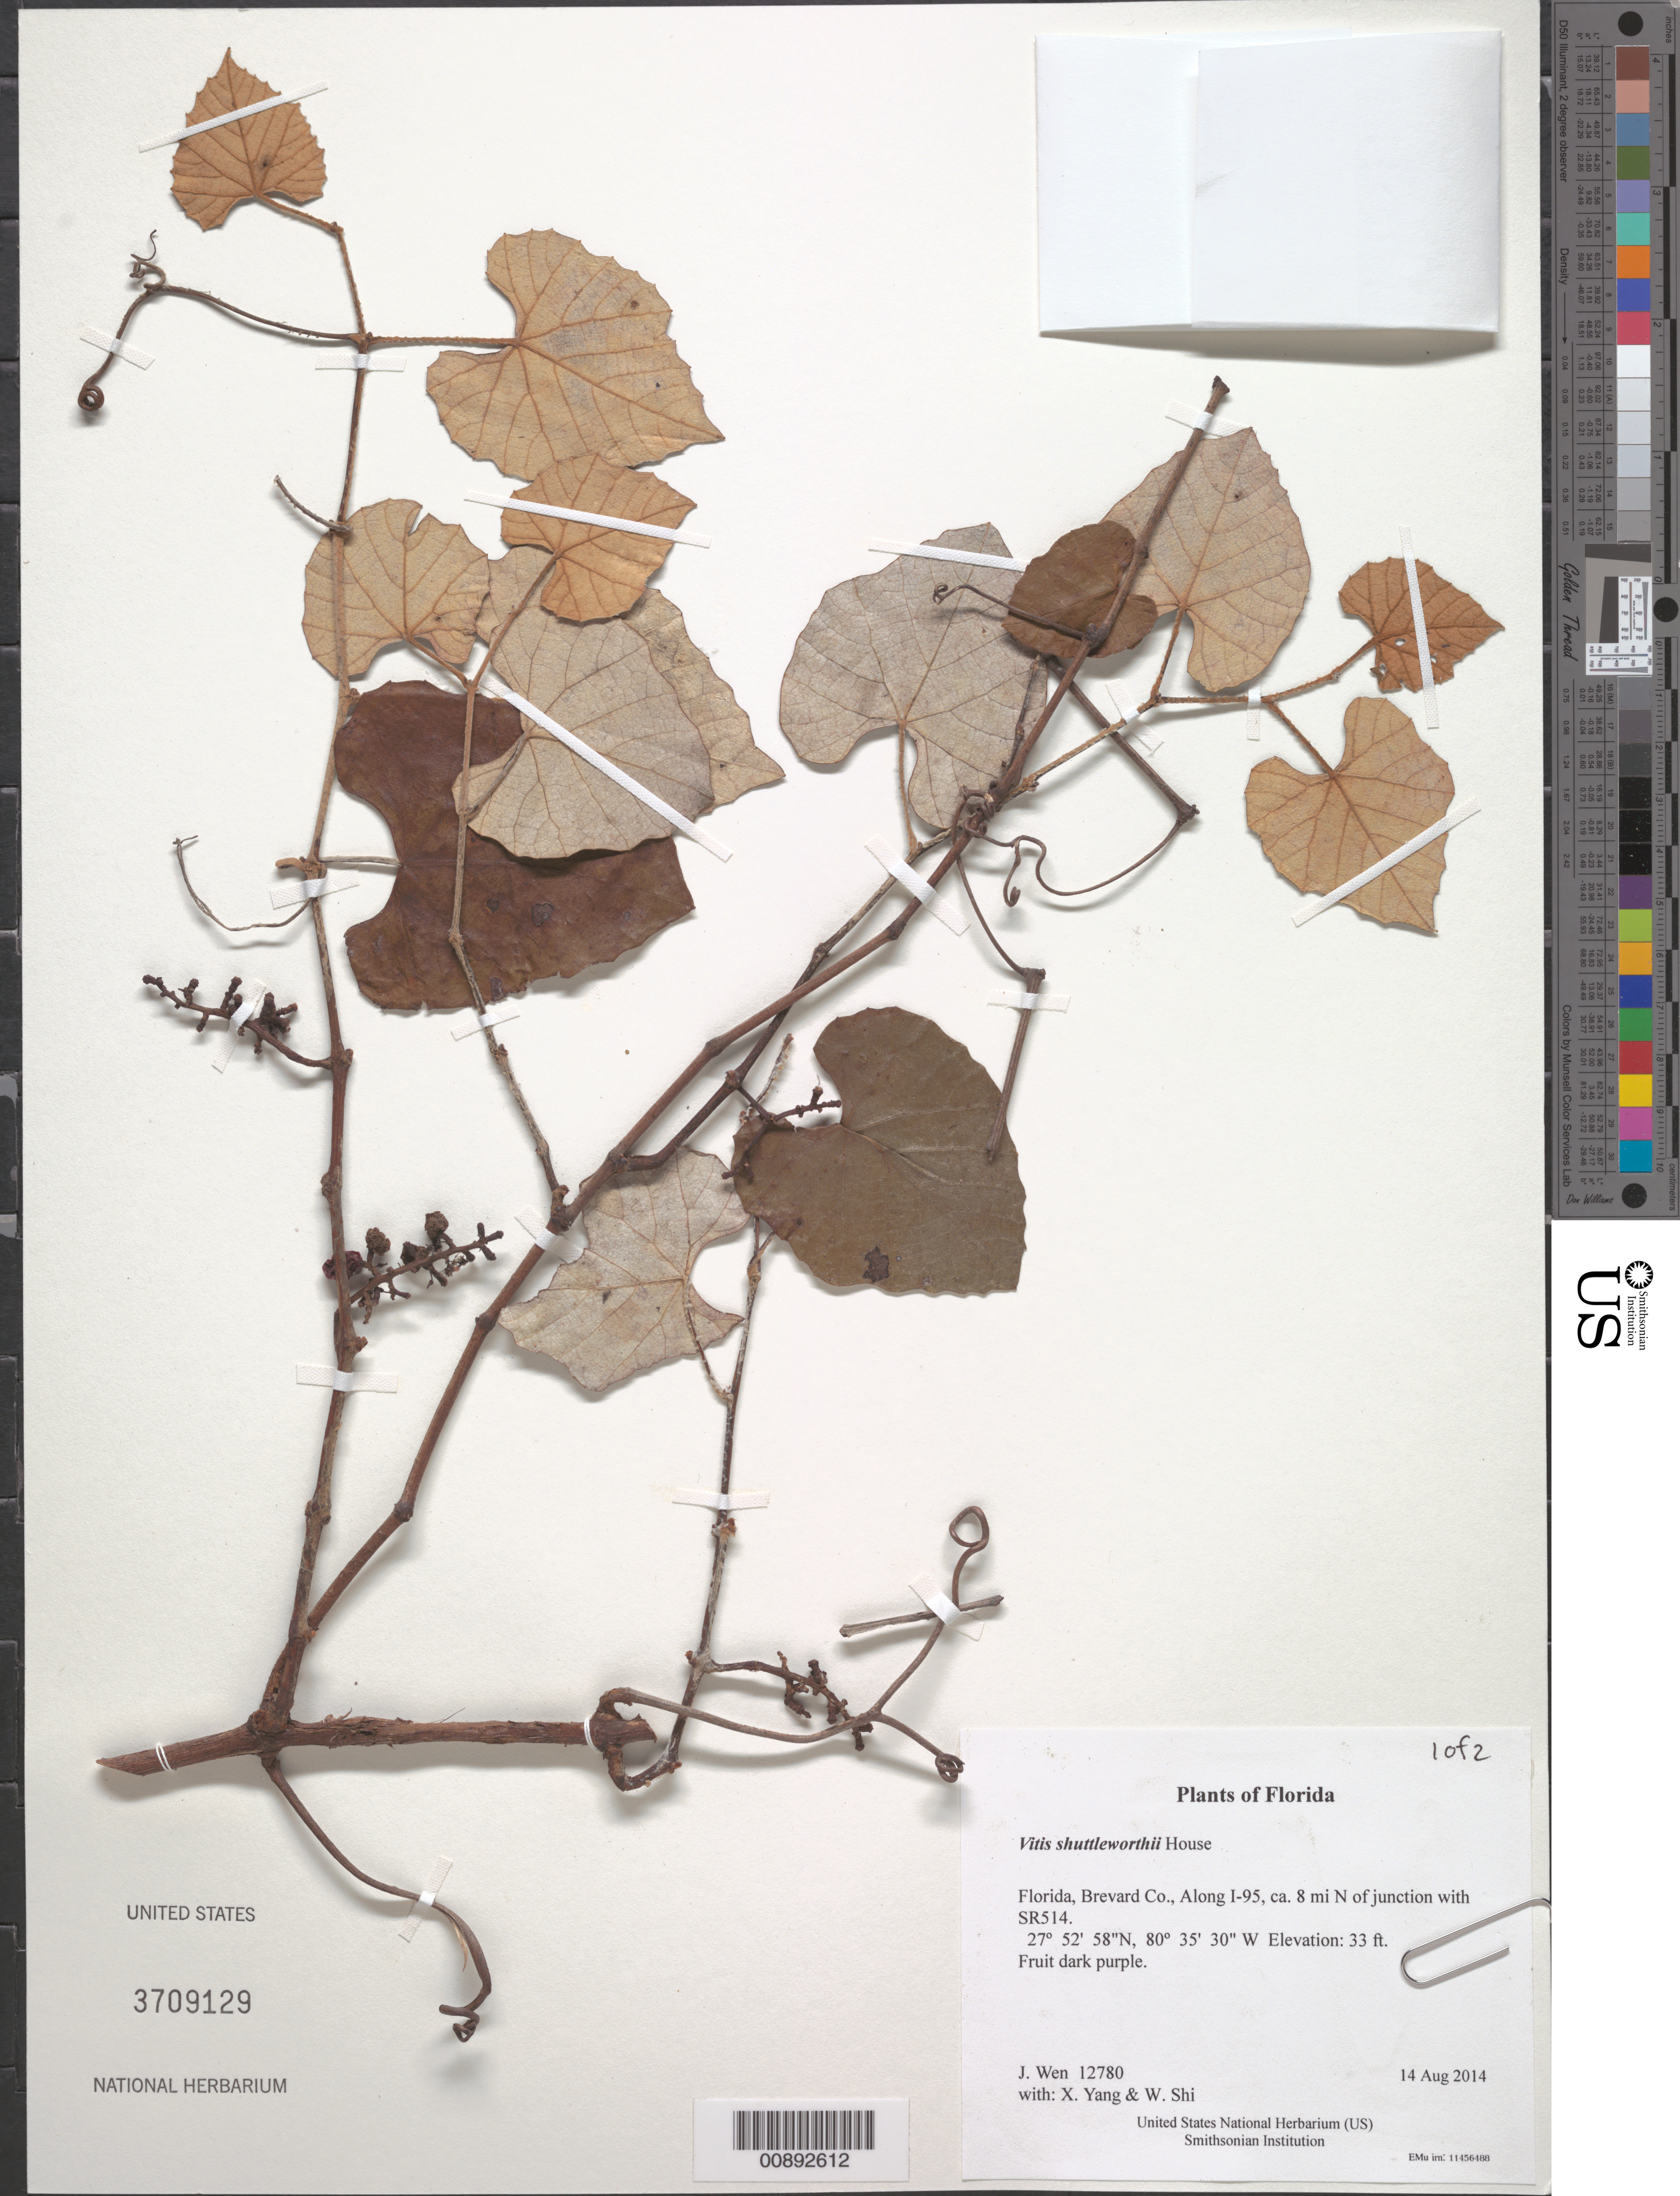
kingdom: Plantae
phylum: Tracheophyta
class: Magnoliopsida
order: Vitales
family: Vitaceae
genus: Vitis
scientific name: Vitis shuttleworthii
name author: House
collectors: J. Wen, X. Yang & W. Shi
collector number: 12780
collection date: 2014-08-14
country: United States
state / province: Florida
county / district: Brevard Co.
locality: Along I-95, ca. 8 mi N of junction with SR514.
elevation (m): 10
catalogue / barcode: US 3709129